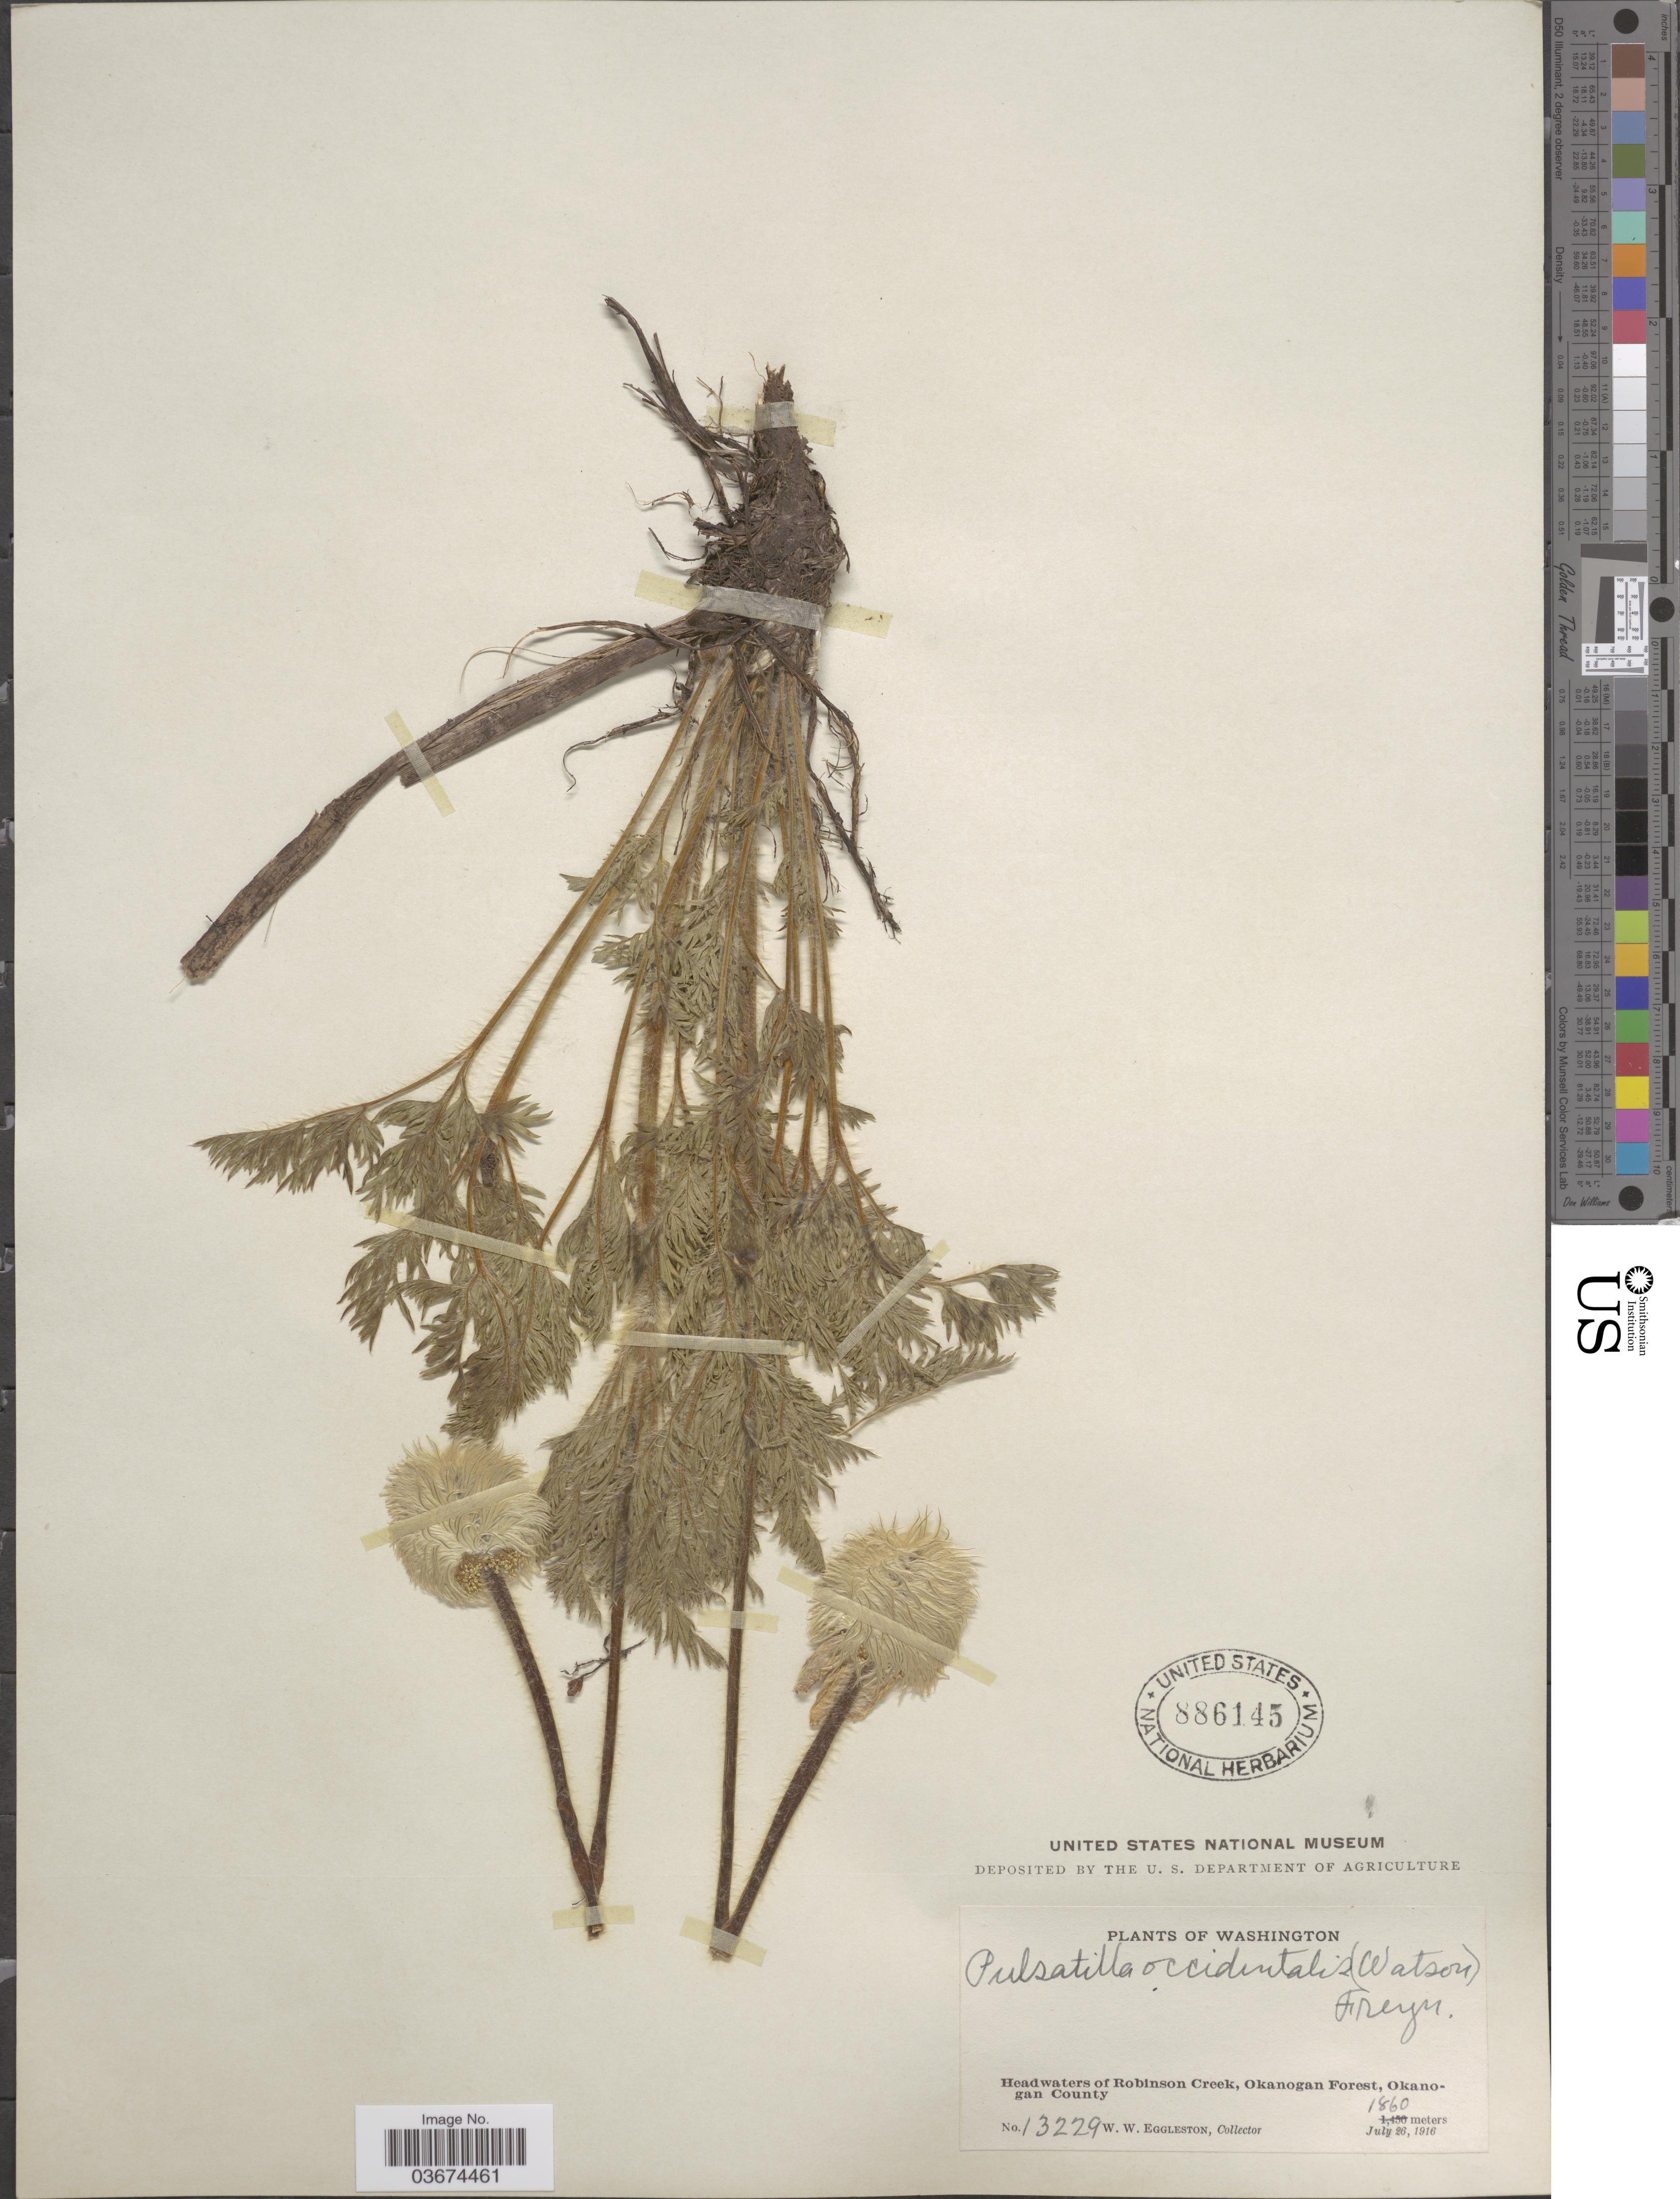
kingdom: Plantae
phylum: Tracheophyta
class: Magnoliopsida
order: Ranunculales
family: Ranunculaceae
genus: Pulsatilla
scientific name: Pulsatilla occidentalis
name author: (S. Watson) Freyn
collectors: W. W. Eggleston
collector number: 13229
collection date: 1916-07-26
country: United States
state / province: Washington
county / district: Okanogan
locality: Headwaters of Robinson Creek, Okanogan Forest, Okanogan County.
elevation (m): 1860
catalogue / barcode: US 886145